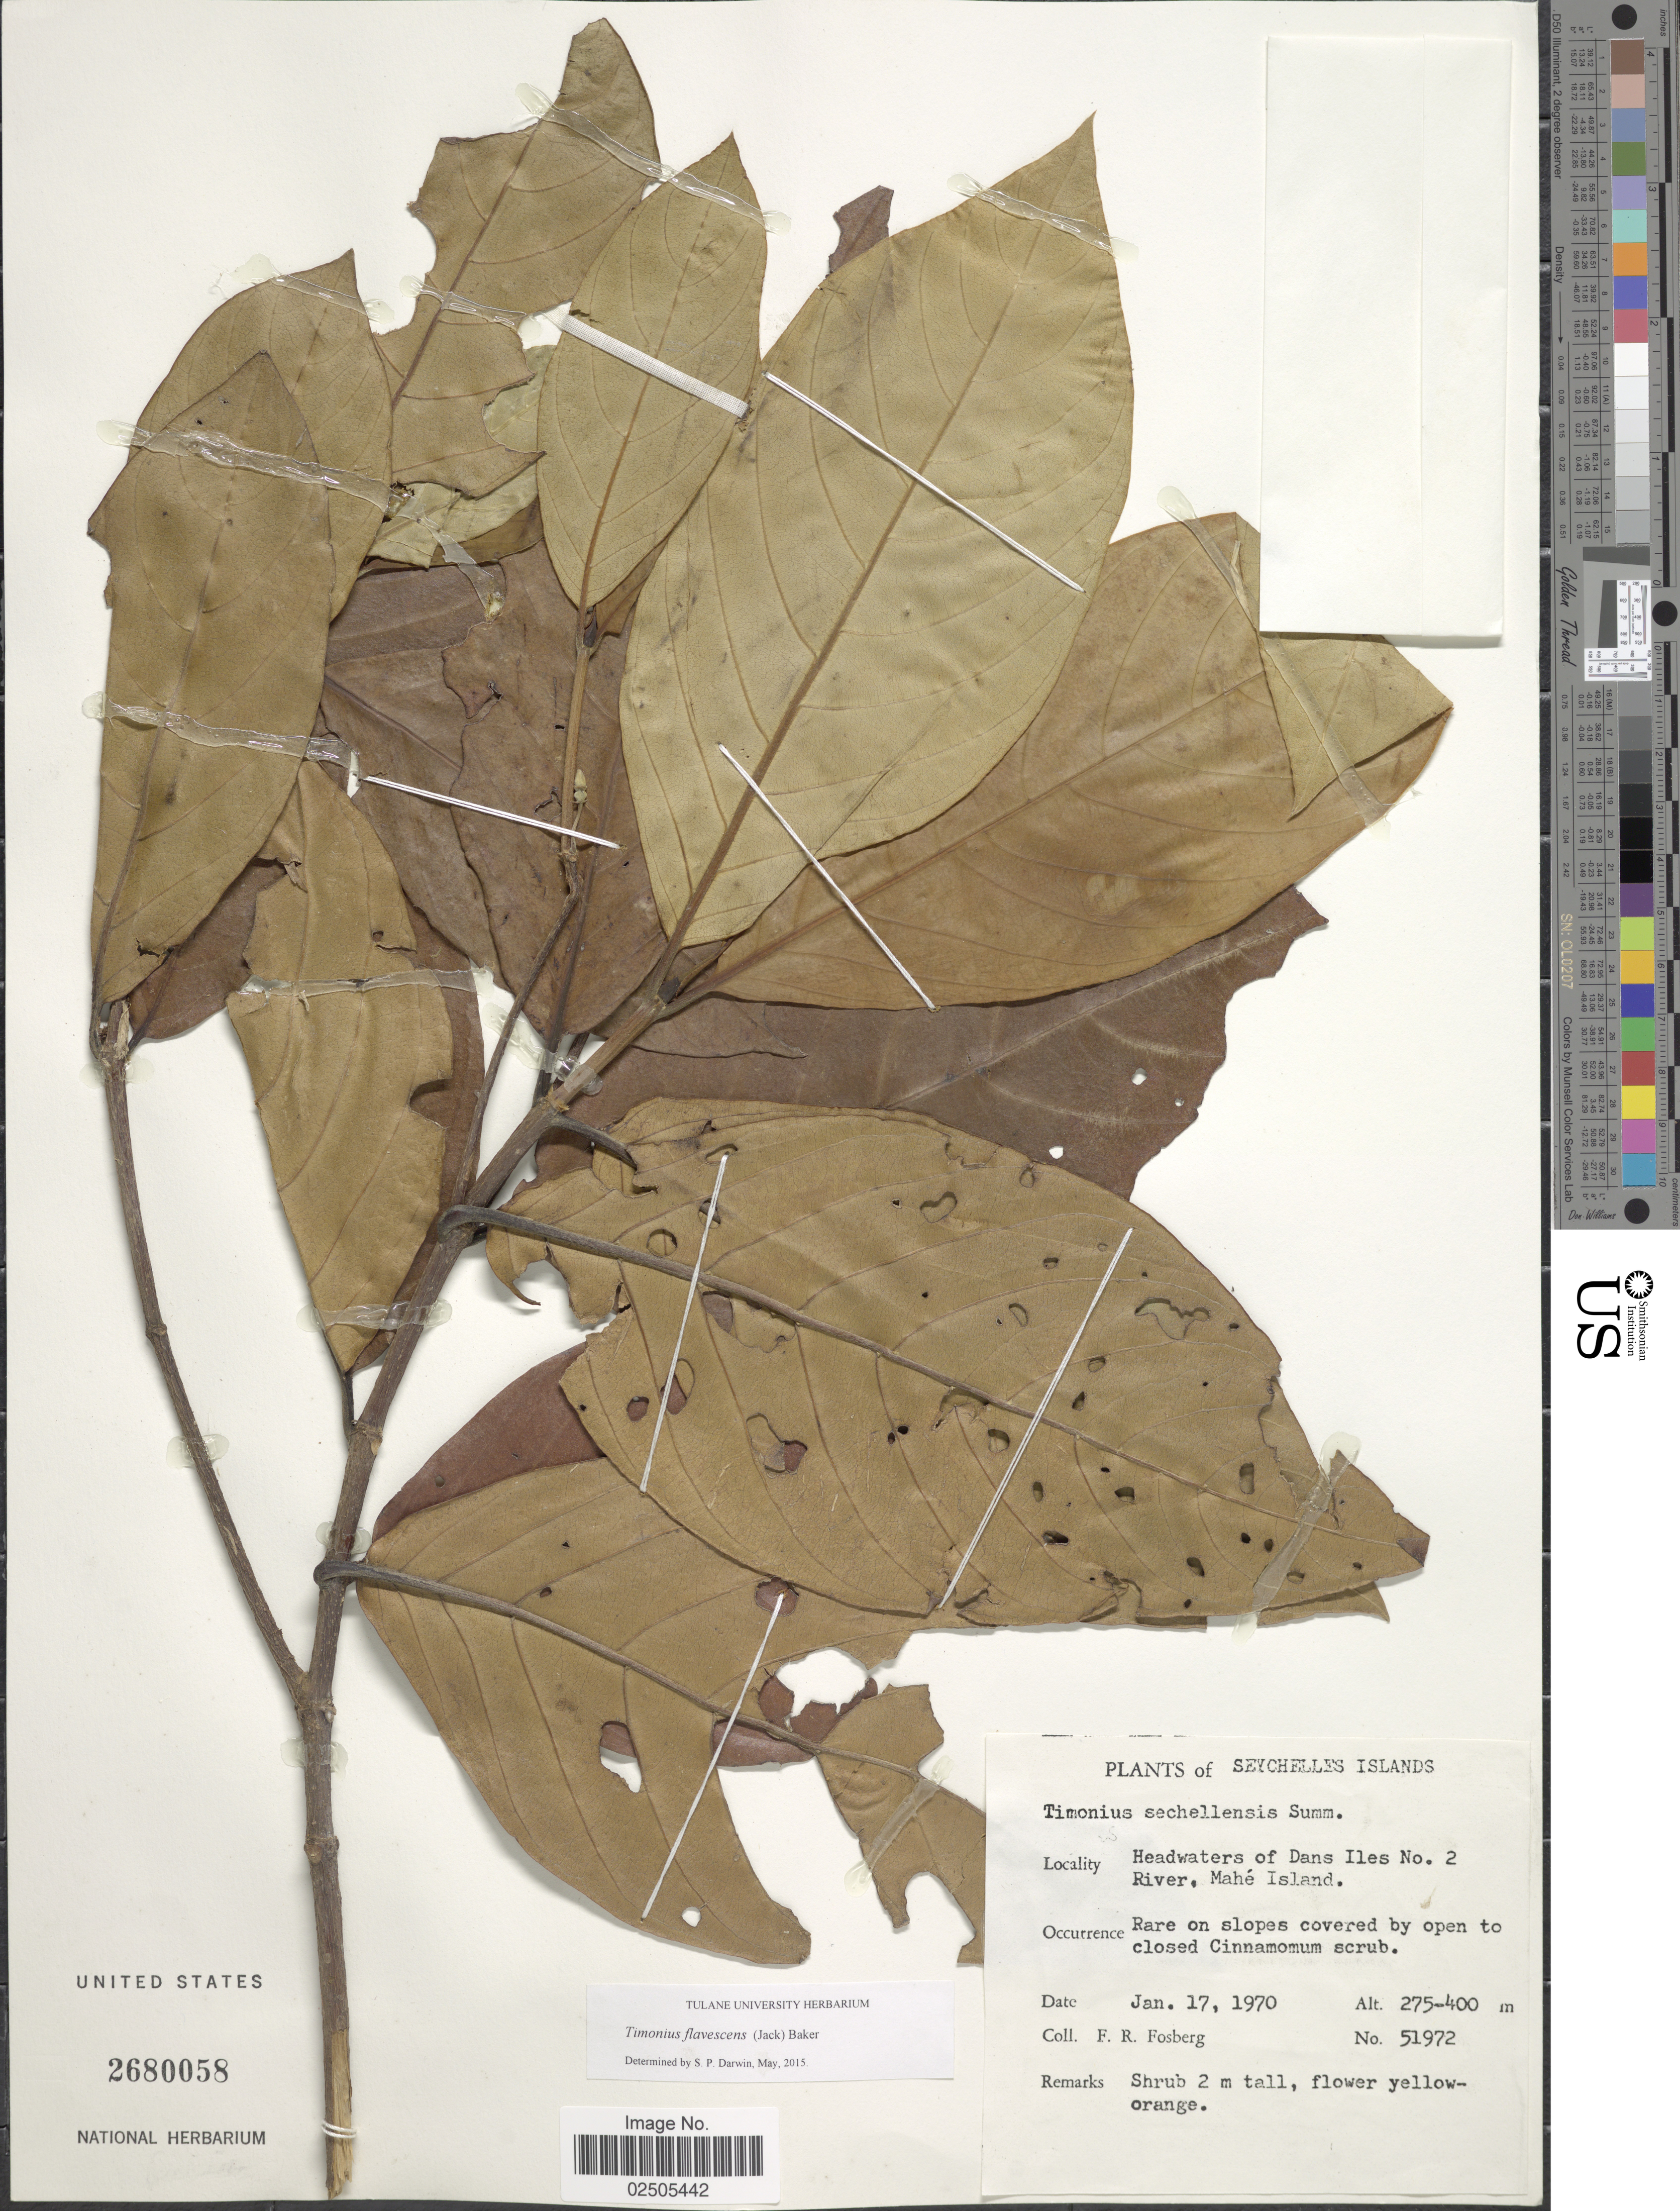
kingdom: Plantae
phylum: Tracheophyta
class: Magnoliopsida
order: Gentianales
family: Rubiaceae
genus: Timonius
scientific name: Timonius flavescens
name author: (Jack) Baker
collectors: F. R. Fosberg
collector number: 51972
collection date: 1970-01-17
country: Seychelles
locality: Seychelles Islands, Headwaters of Dans Iles No. 2 River, Mahe Island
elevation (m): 275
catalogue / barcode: US 2680058